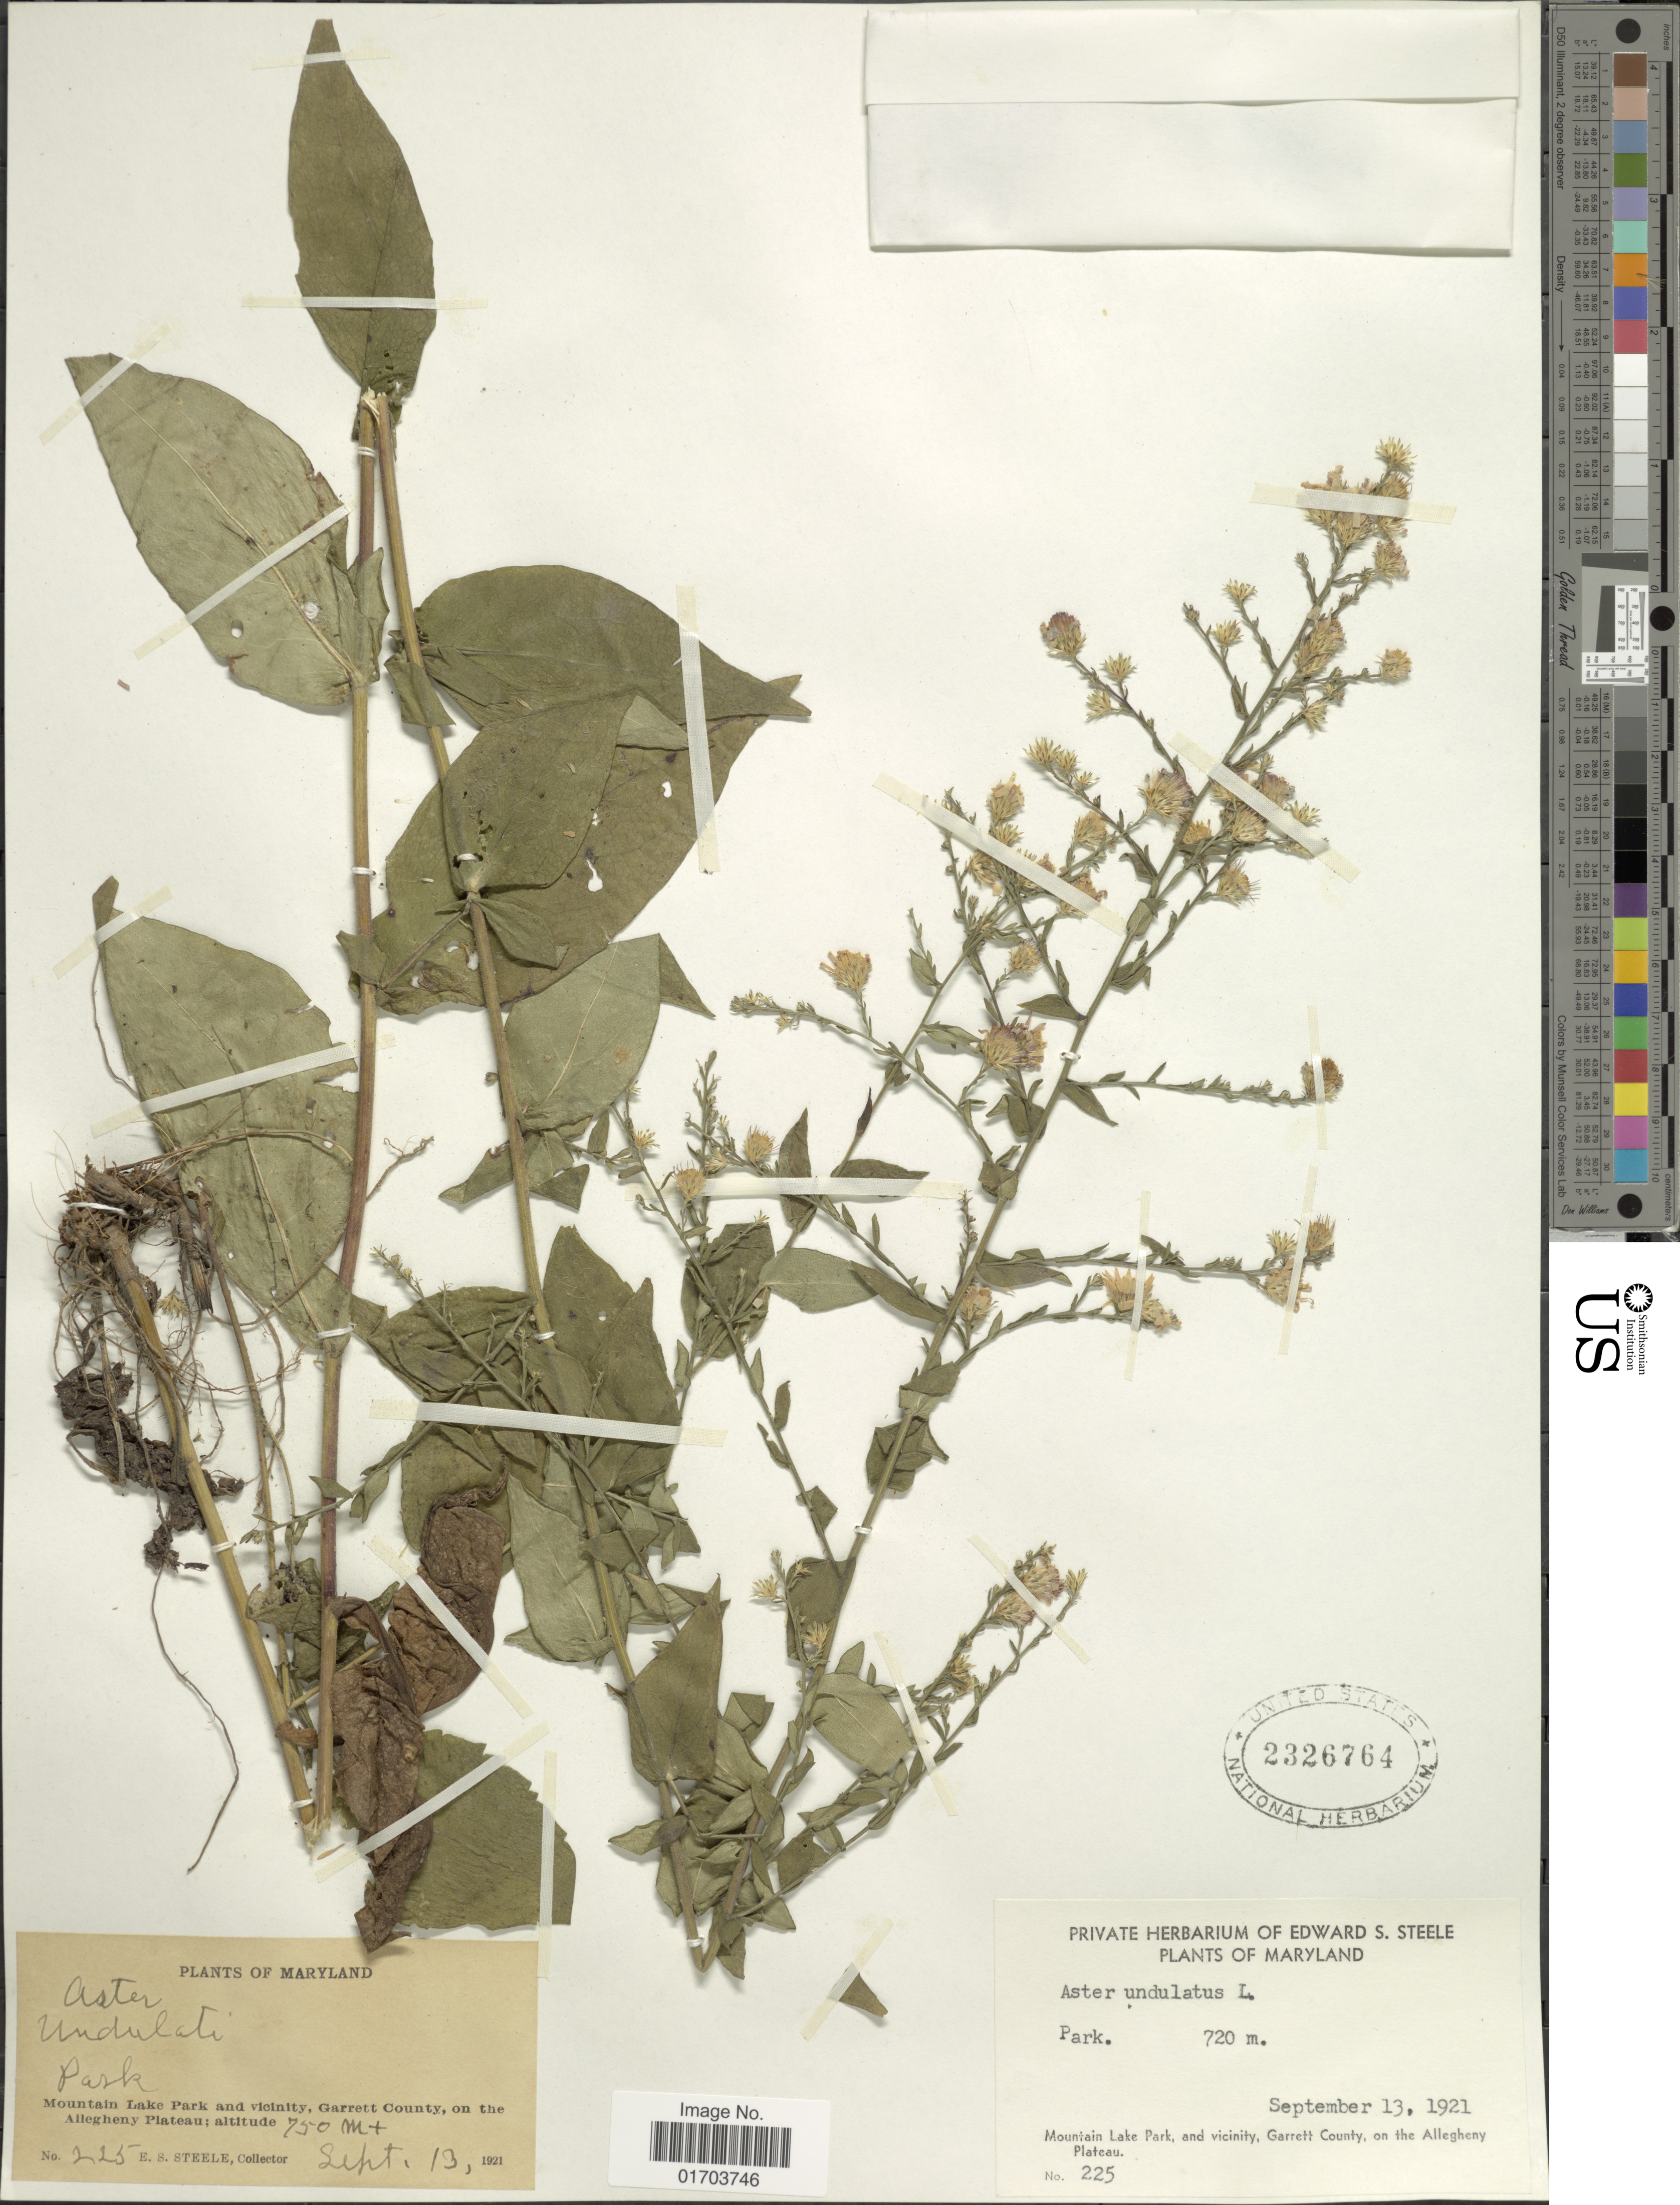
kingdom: Plantae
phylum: Tracheophyta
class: Magnoliopsida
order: Asterales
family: Asteraceae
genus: Symphyotrichum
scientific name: Symphyotrichum undulatum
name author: (L.) G.L. Nesom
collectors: E. Steele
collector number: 225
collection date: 1921-09-13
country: United States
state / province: Maryland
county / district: Garrett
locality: Park, Mountain Lake Park, and vicinity, Garrett County, on the Allegheny Plateau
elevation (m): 720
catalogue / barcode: US 23266764